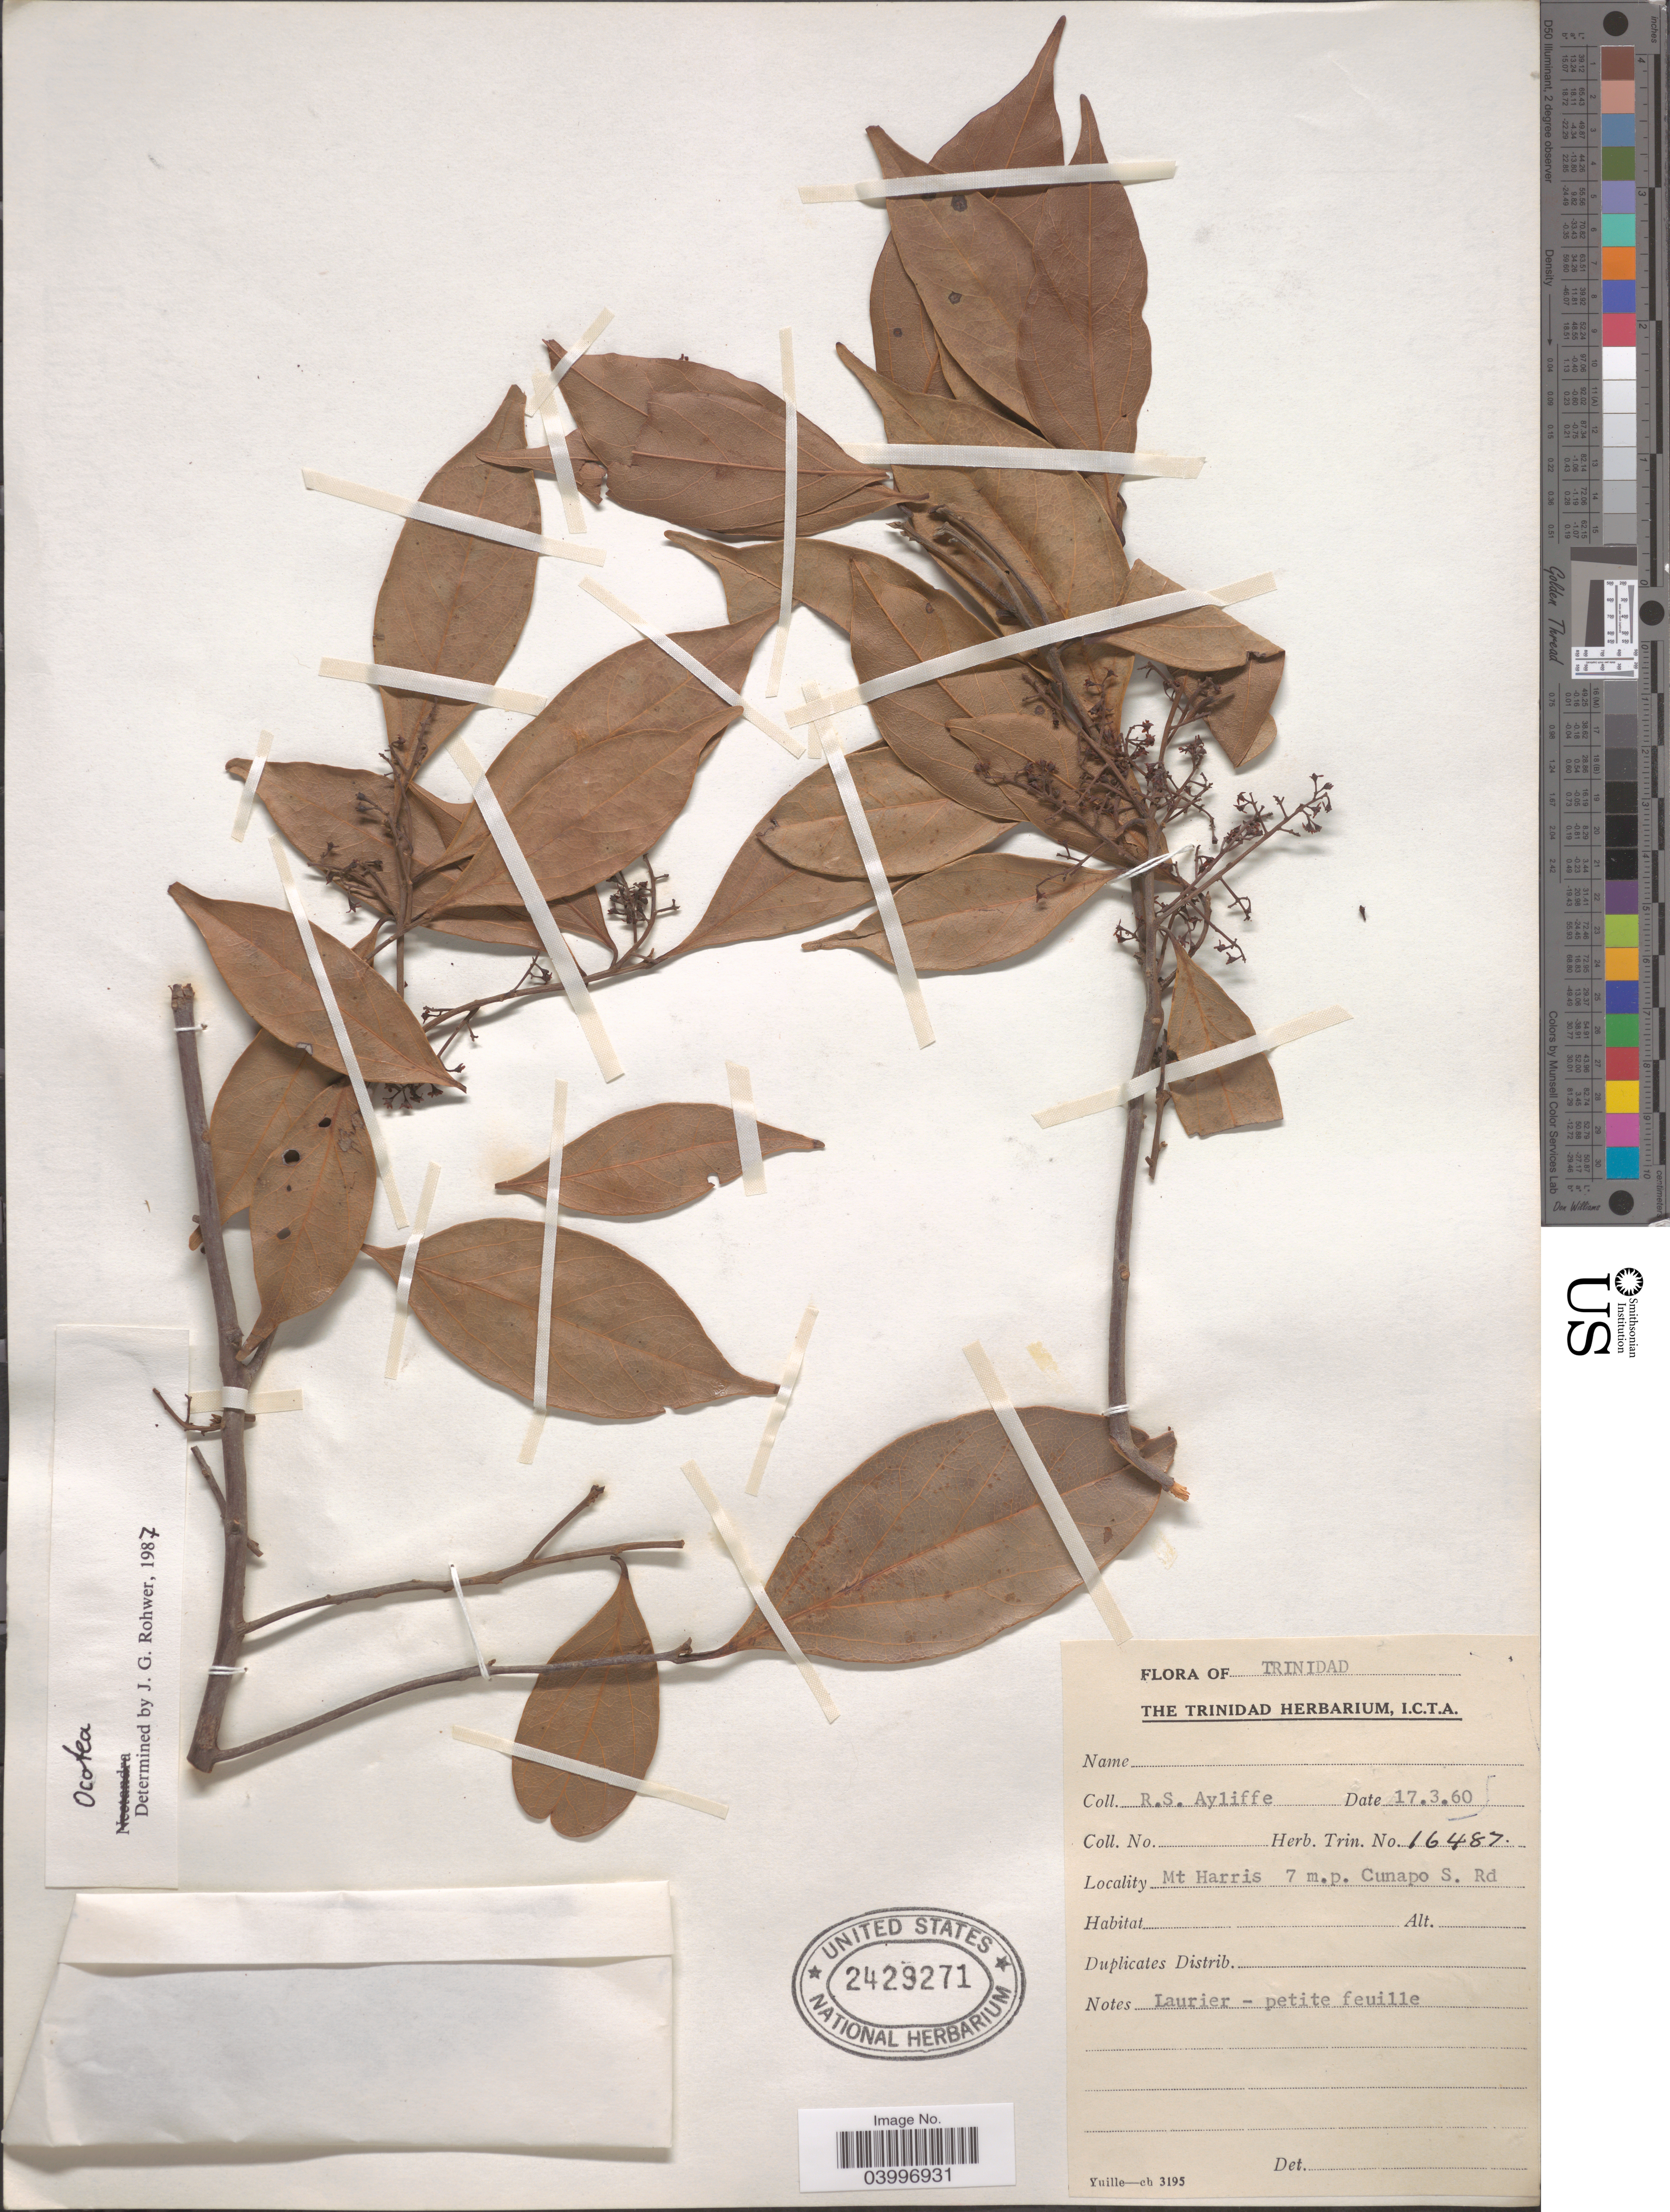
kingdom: Plantae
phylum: Tracheophyta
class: Magnoliopsida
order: Laurales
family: Lauraceae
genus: Ocotea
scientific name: Ocotea sp.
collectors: R. Ayliffe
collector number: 16487?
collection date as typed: Transcribed d/m/y: 17/3/60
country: Trinidad and Tobago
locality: Trinidad. Mt. Harris 7 m.p Cunapo S. Rd.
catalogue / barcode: US 2429271